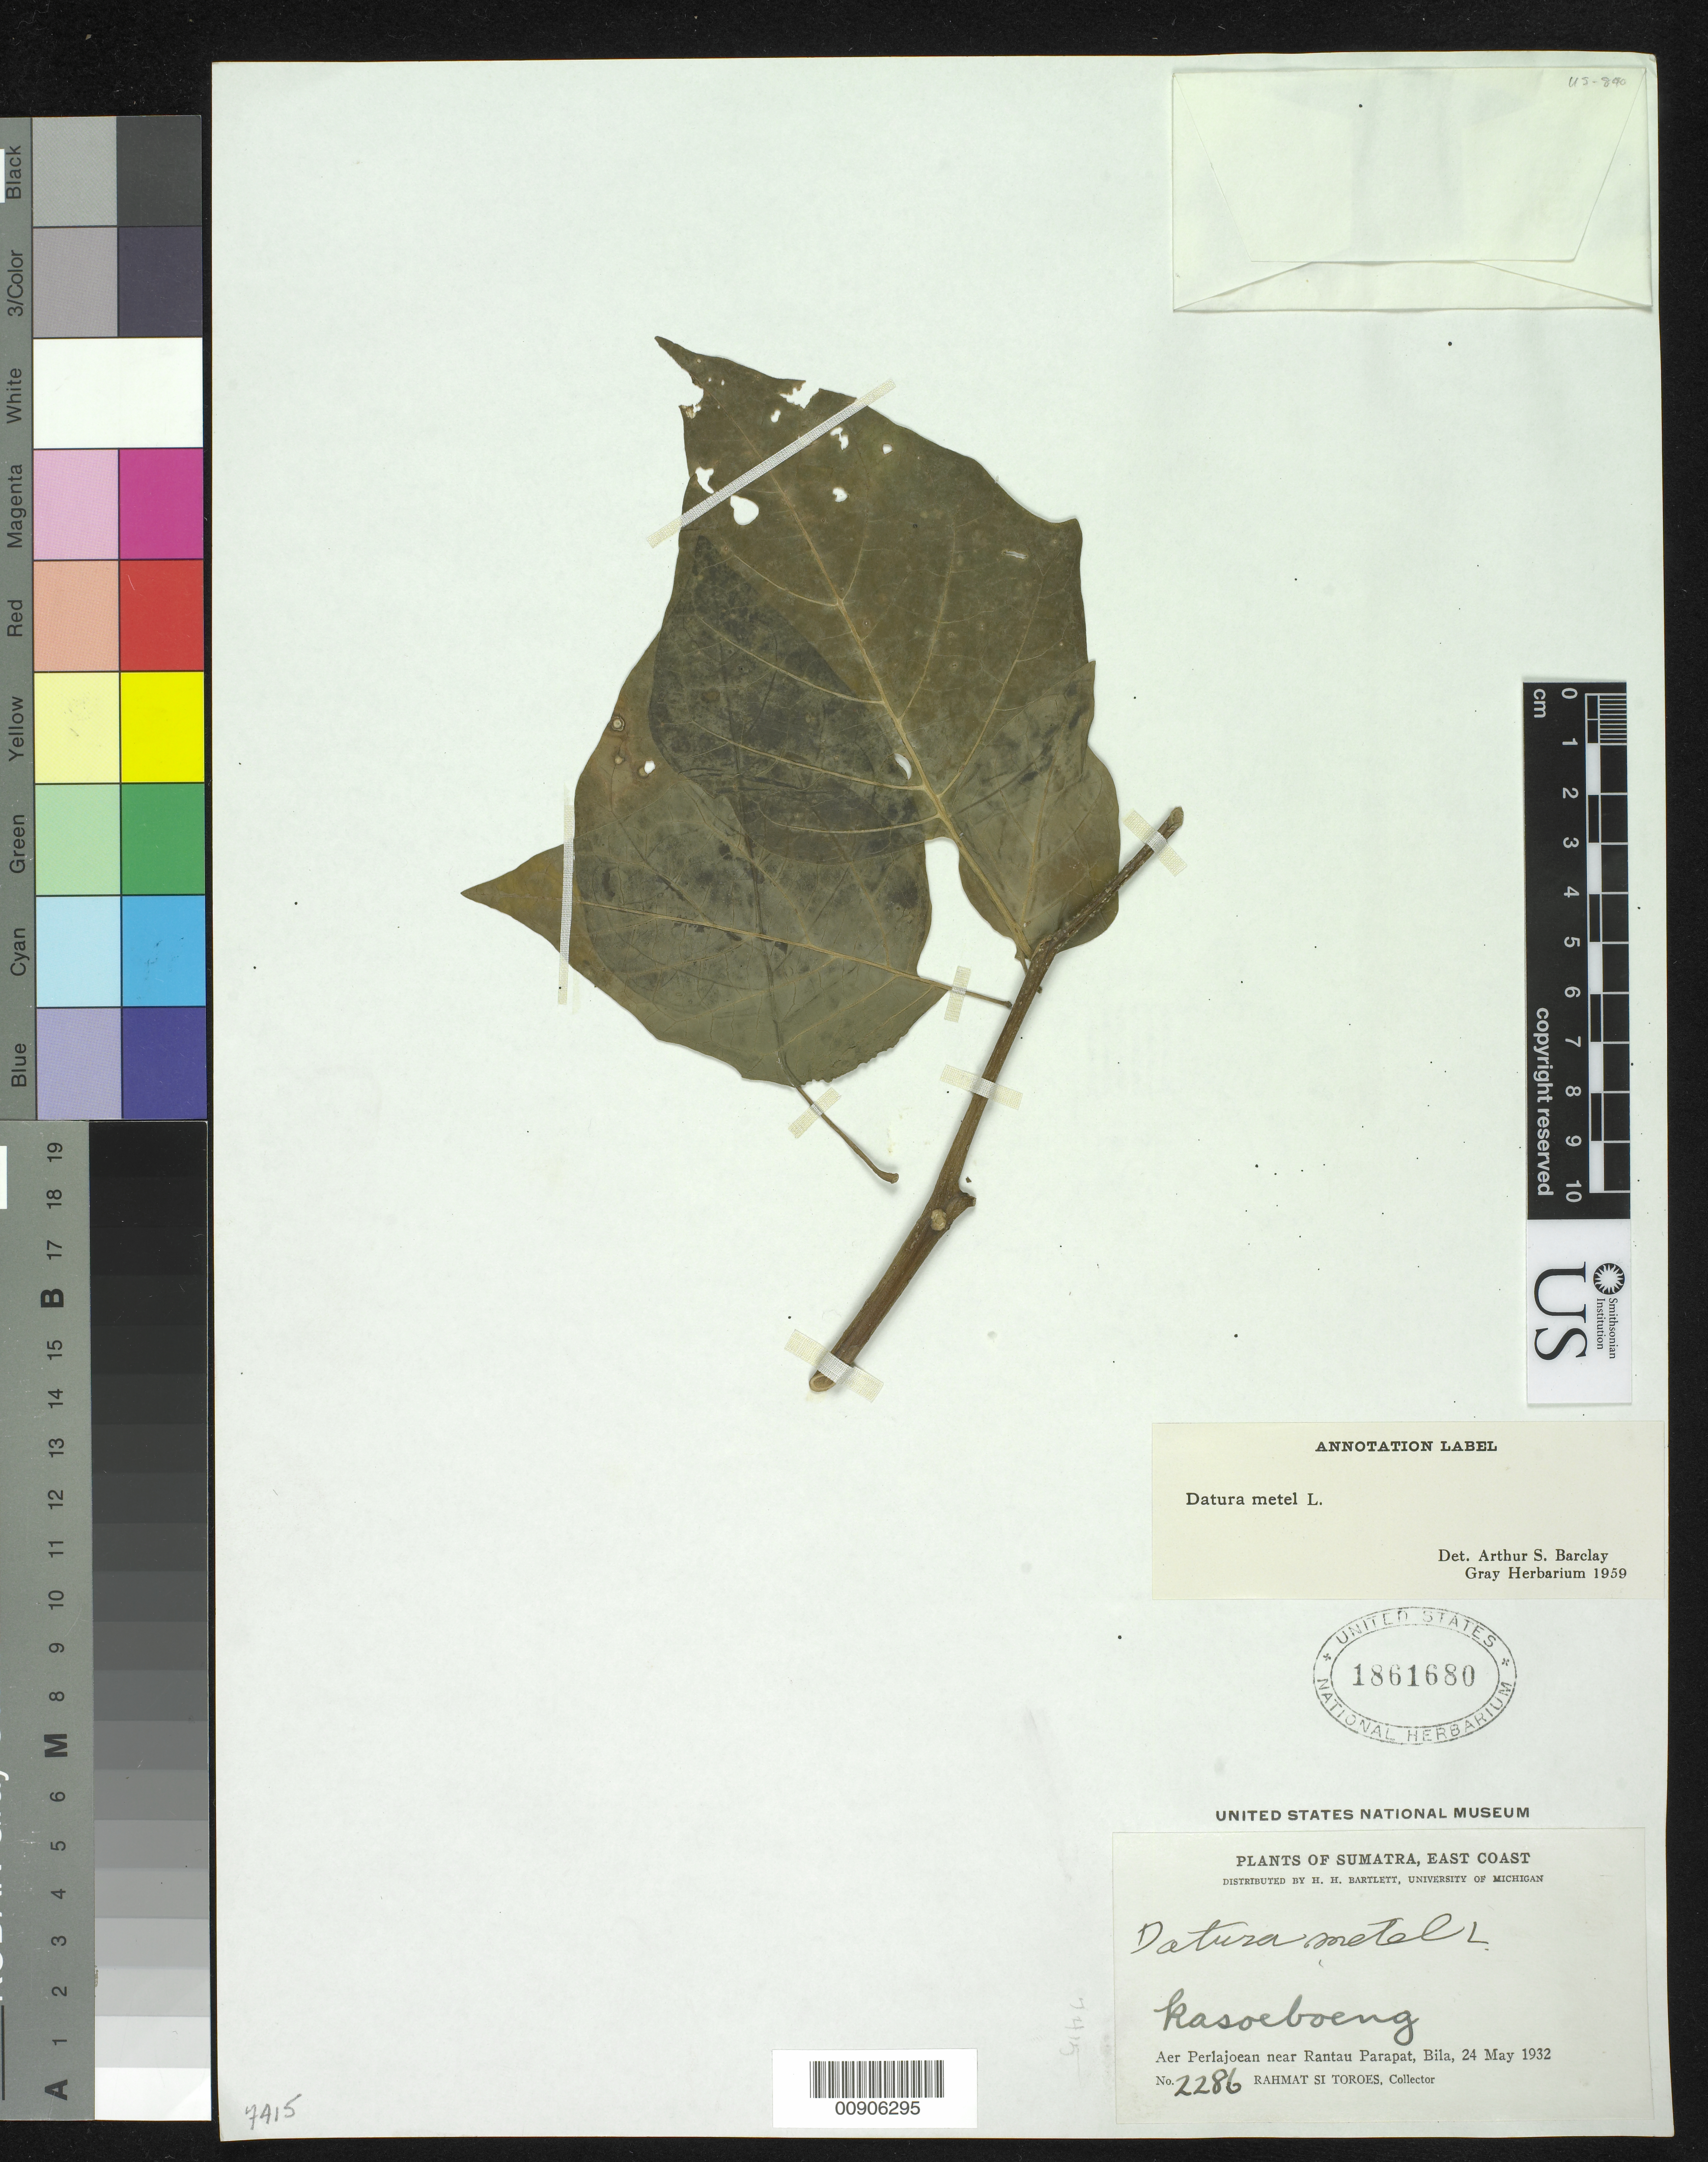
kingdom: Plantae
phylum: Tracheophyta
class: Magnoliopsida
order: Solanales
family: Solanaceae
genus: Datura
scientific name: Datura metel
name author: L.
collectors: Rahmat Si Boeea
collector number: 2286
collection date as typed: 24 May 1932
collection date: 1932-05-24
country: Indonesia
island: Sumatra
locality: Aer Perlajoean near Rantau Parapat, Bila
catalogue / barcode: US 1861680